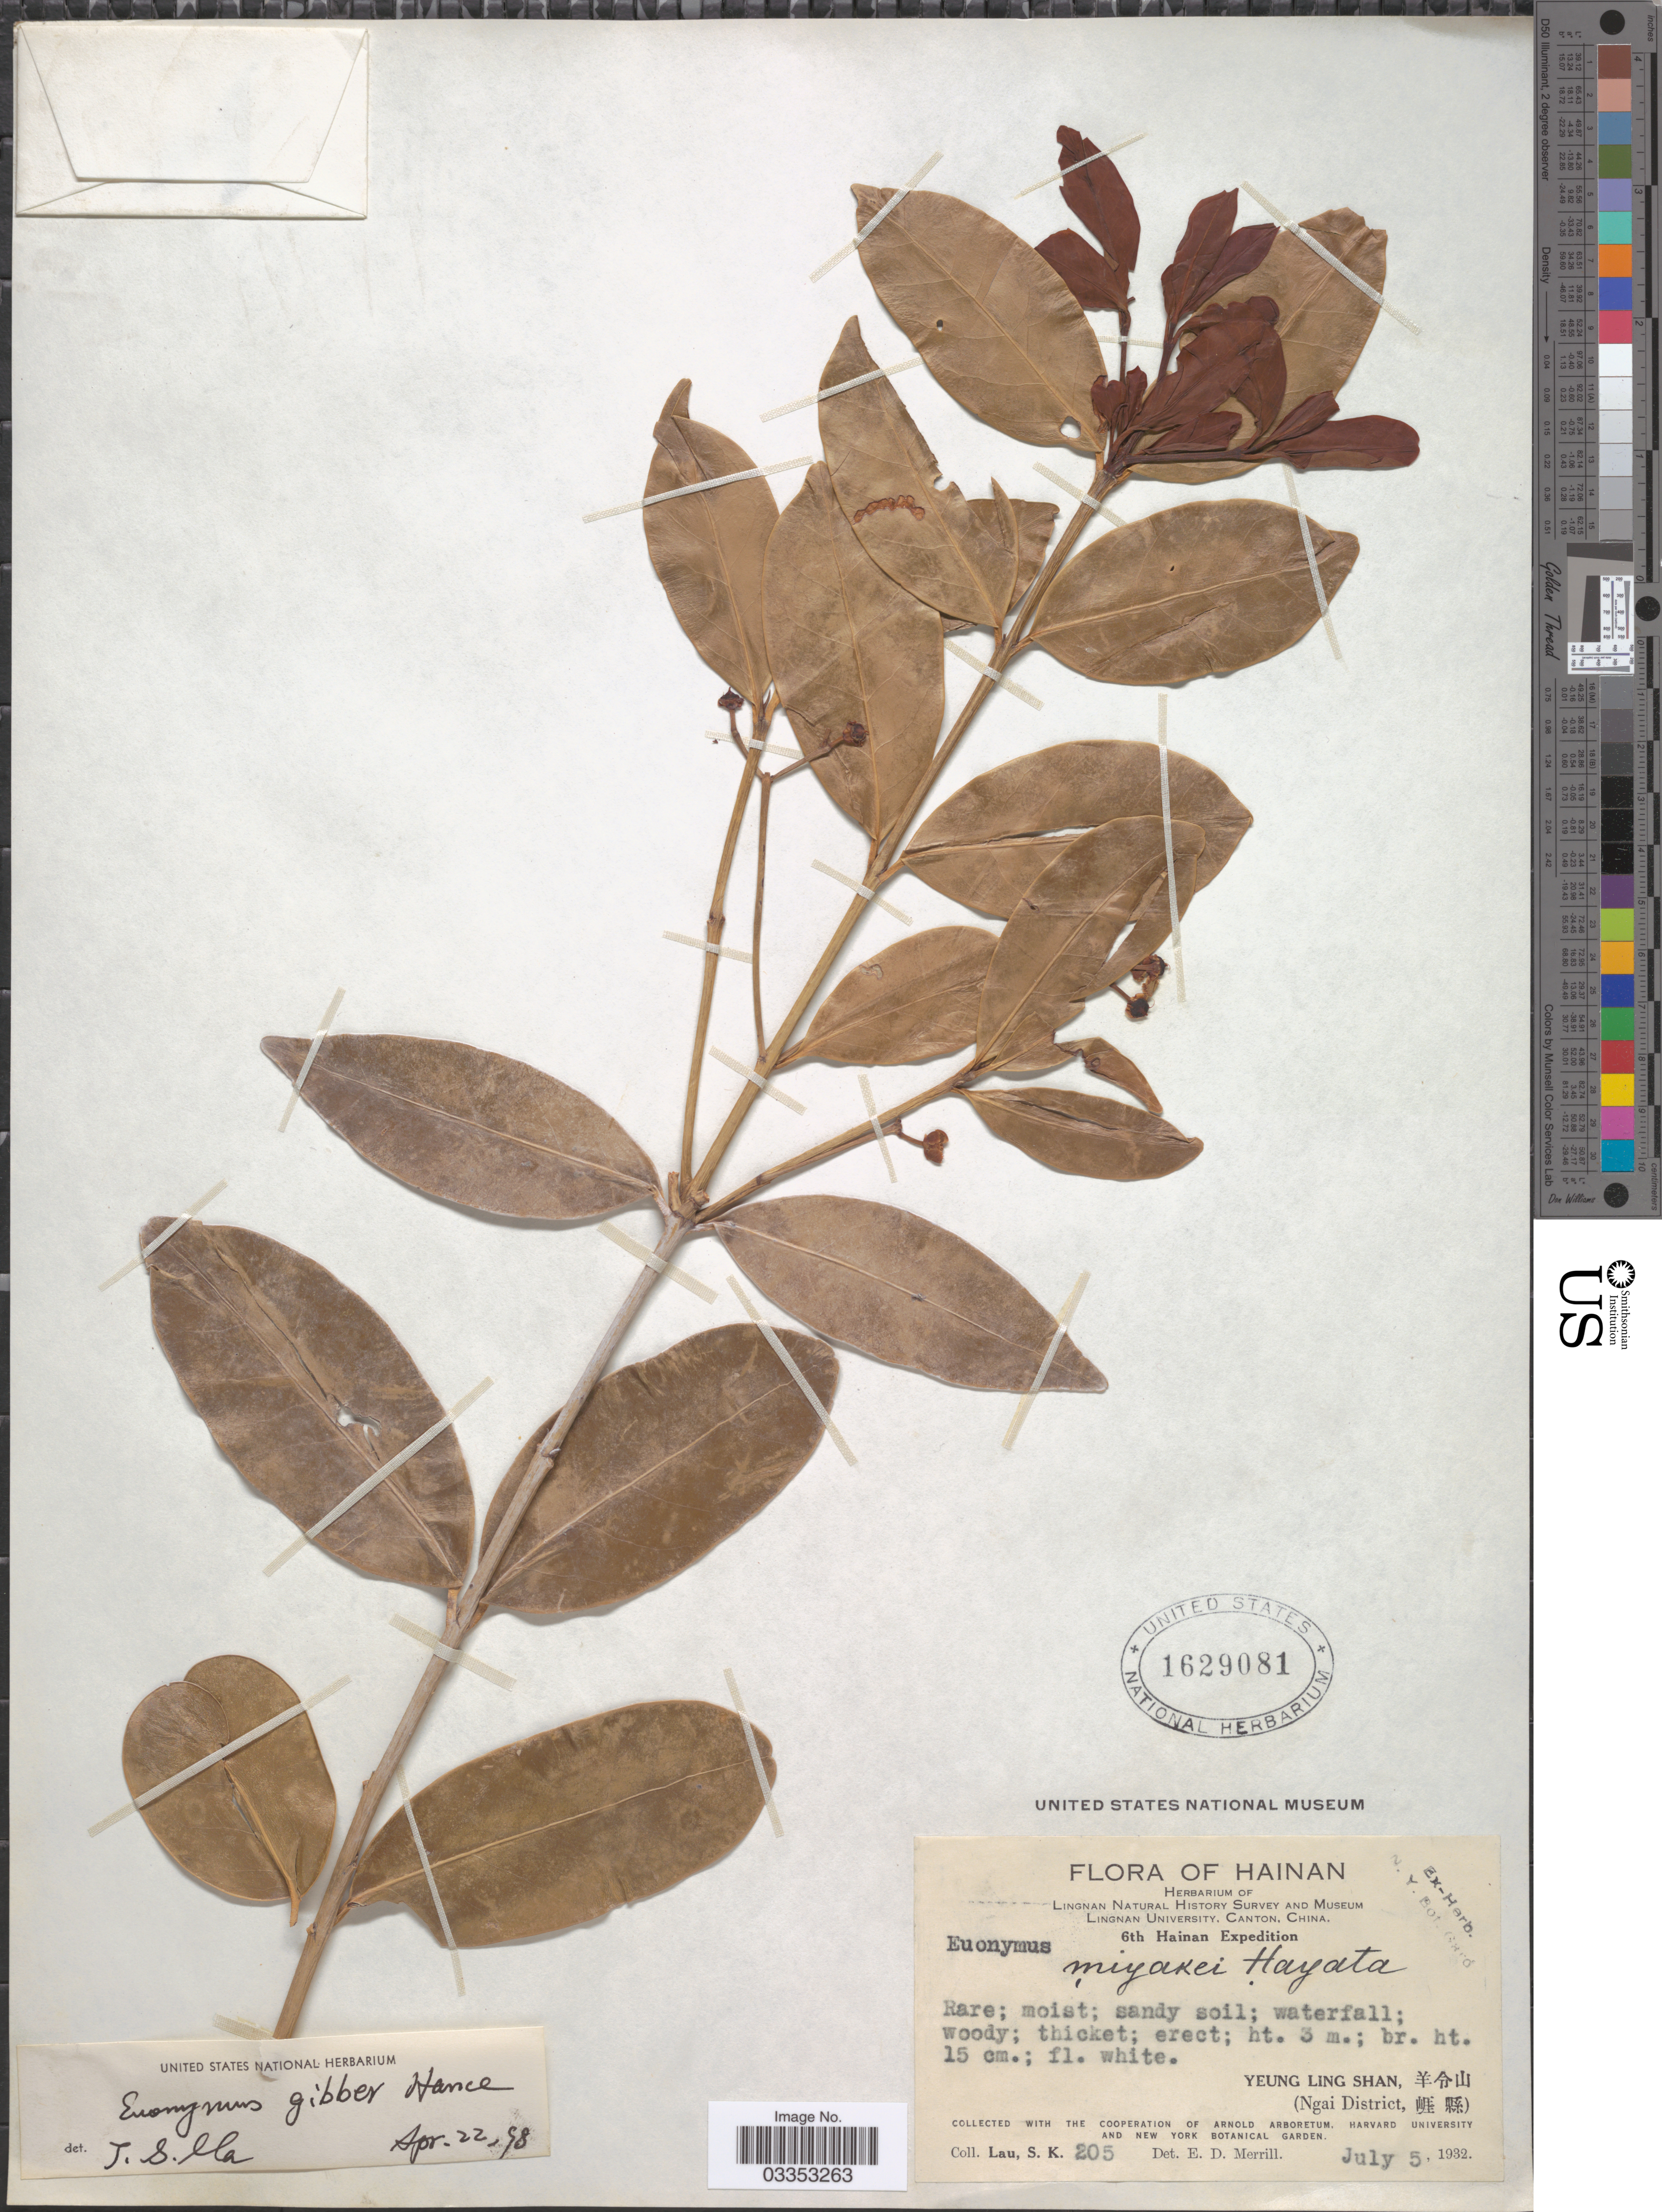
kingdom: Plantae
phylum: Tracheophyta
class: Magnoliopsida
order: Celastrales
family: Celastraceae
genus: Euonymus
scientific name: Euonymus glaber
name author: Roxb.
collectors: S. K. Lau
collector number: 205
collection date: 1932-07-05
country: China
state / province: Hainan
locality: Yeung Ling Shan. (Ngai District).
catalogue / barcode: US 1629081